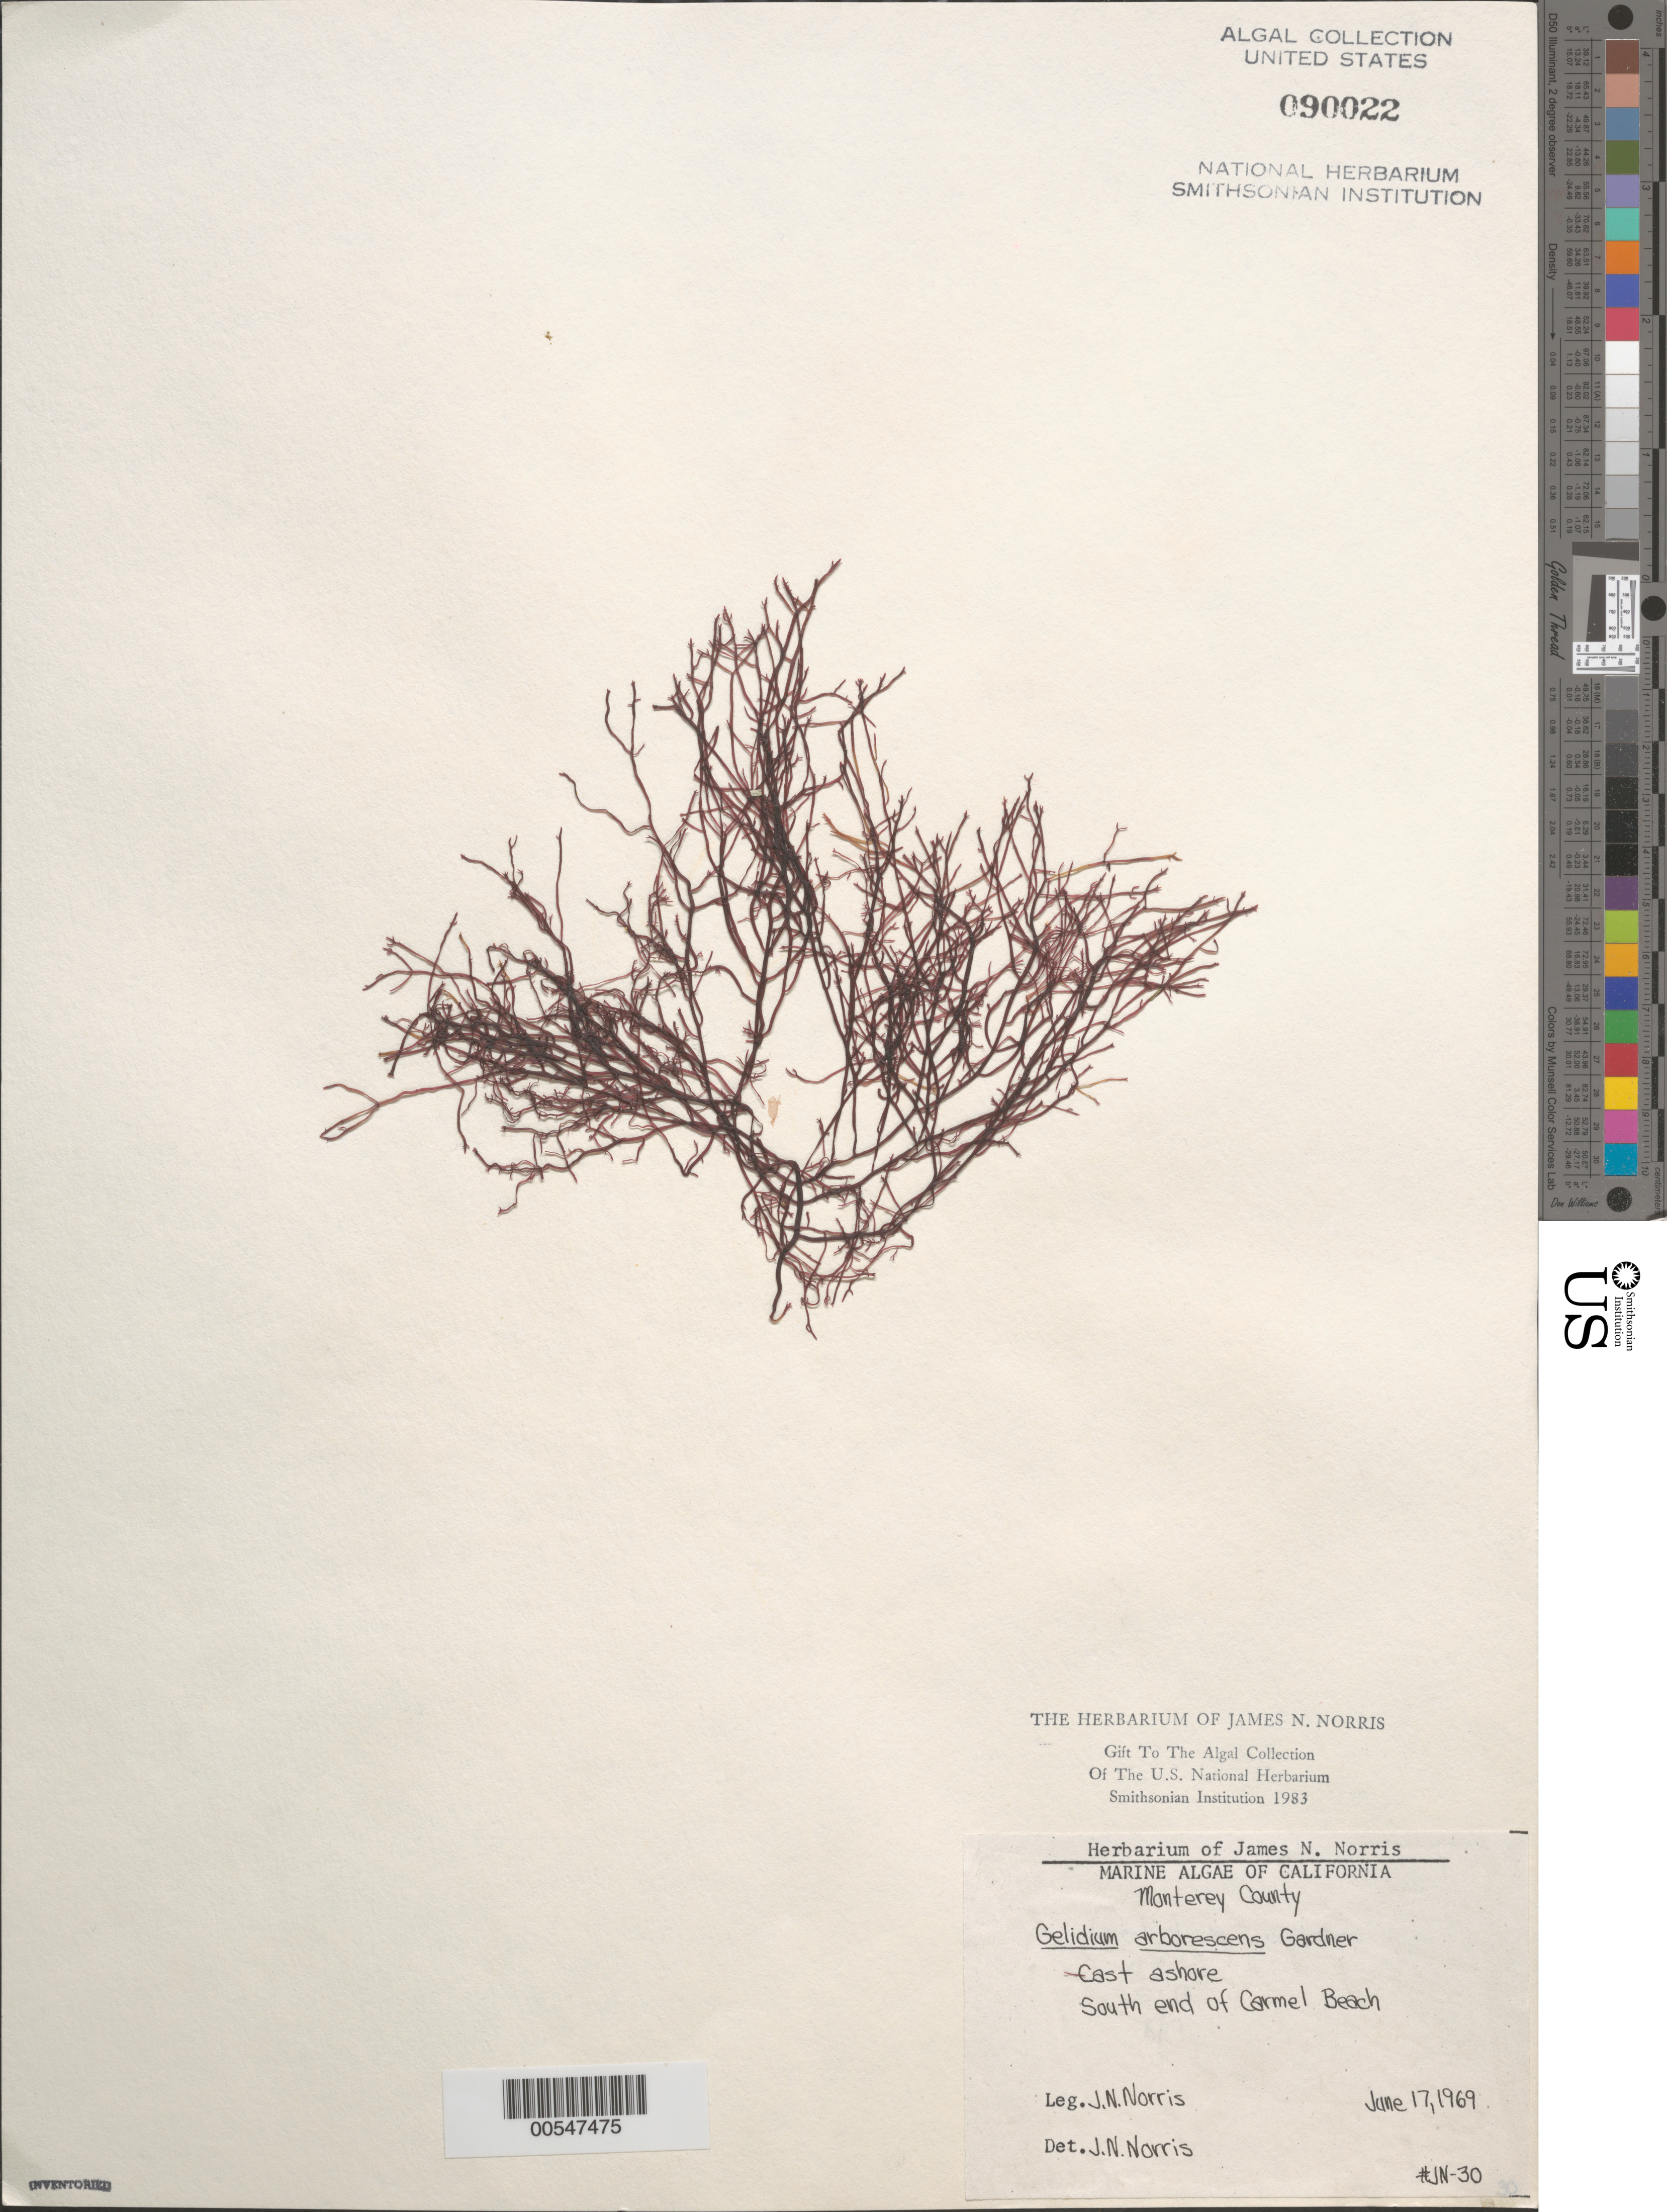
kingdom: Plantae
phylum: Rhodophyta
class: Florideophyceae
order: Gelidiales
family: Gelidiaceae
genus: Gelidium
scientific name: Gelidium arborescens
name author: N.L. Gardner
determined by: Norris, James N.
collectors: J. N. Norris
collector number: JN-30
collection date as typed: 17 Jun 1969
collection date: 1969-06-17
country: United States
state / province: California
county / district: Monterey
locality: Carmel Beach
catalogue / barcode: US 90022